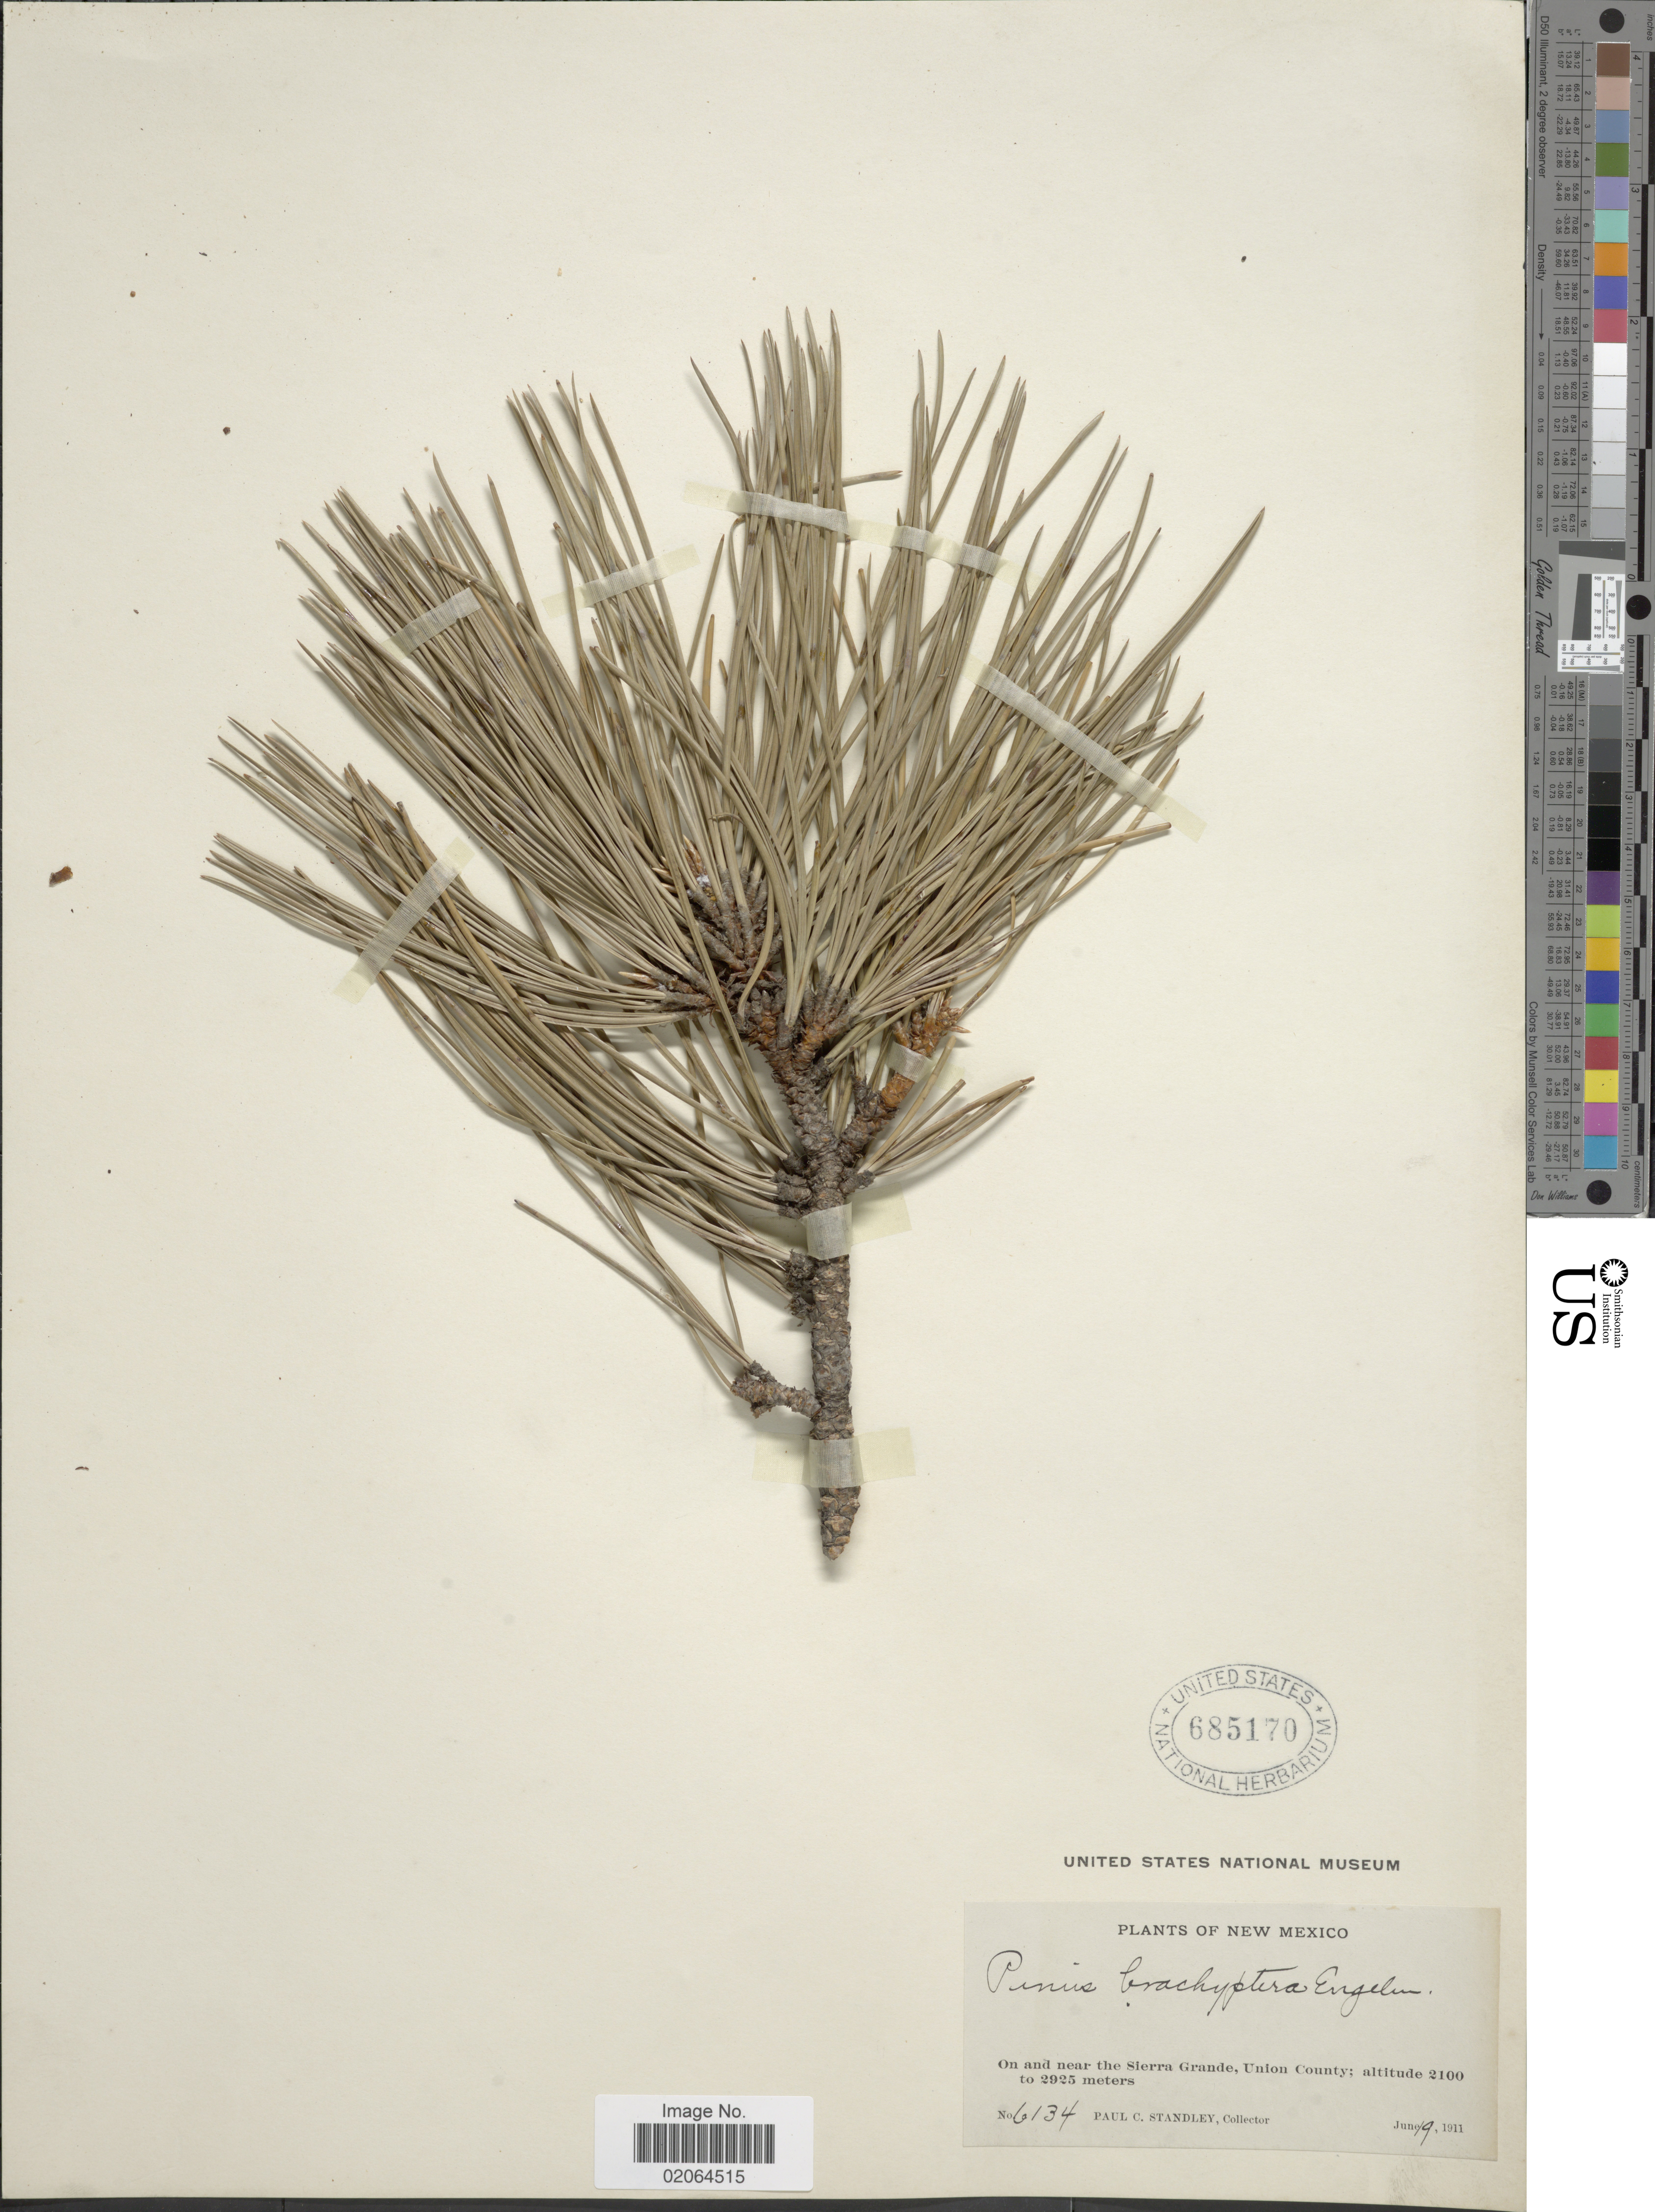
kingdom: Plantae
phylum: Tracheophyta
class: Pinopsida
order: Pinales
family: Pinaceae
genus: Pinus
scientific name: Pinus ponderosa var. scopulorum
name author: Engelm.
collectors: P. C. Standley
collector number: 6134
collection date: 1911-06-09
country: United States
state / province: New Mexico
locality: New Mexico, On and near the Sierra Grande, union County.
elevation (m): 2100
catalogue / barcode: US 685170